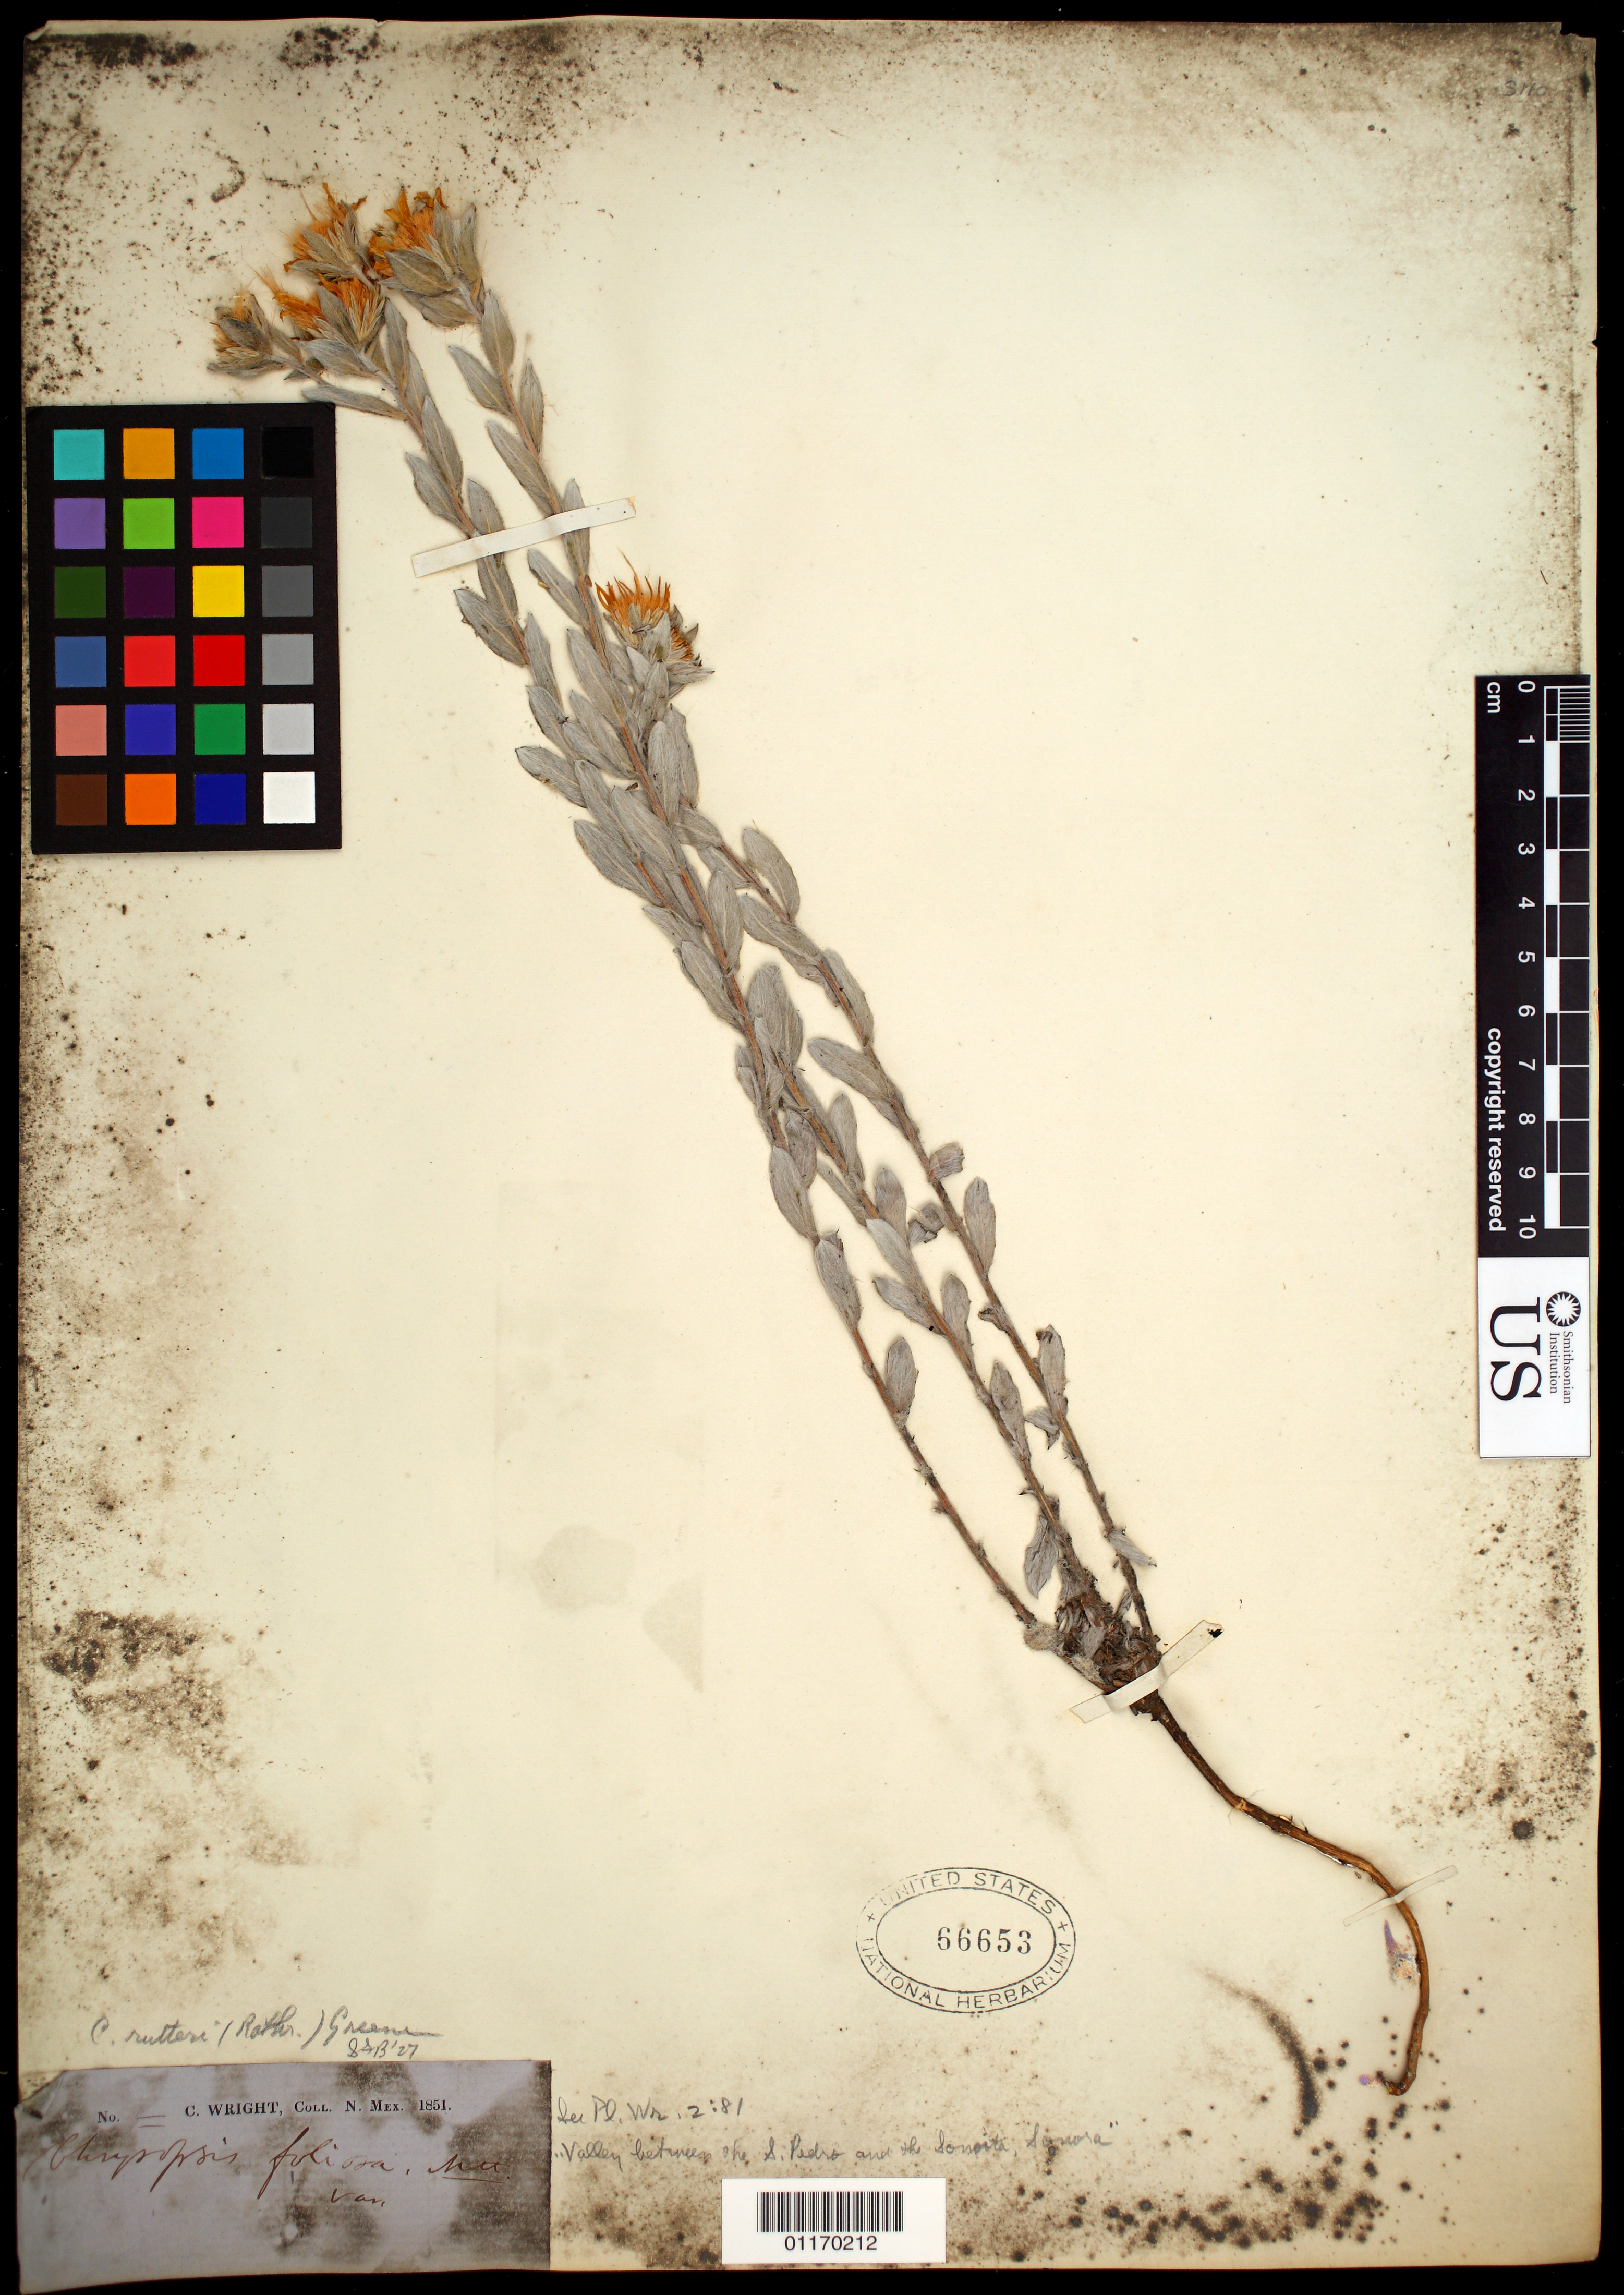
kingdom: Plantae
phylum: Tracheophyta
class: Magnoliopsida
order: Asterales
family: Asteraceae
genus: Heterotheca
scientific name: Heterotheca rutteri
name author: (Rothr.) Shinners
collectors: C. Wright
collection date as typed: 1851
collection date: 1851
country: United States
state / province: New Mexico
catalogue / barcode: US 66653